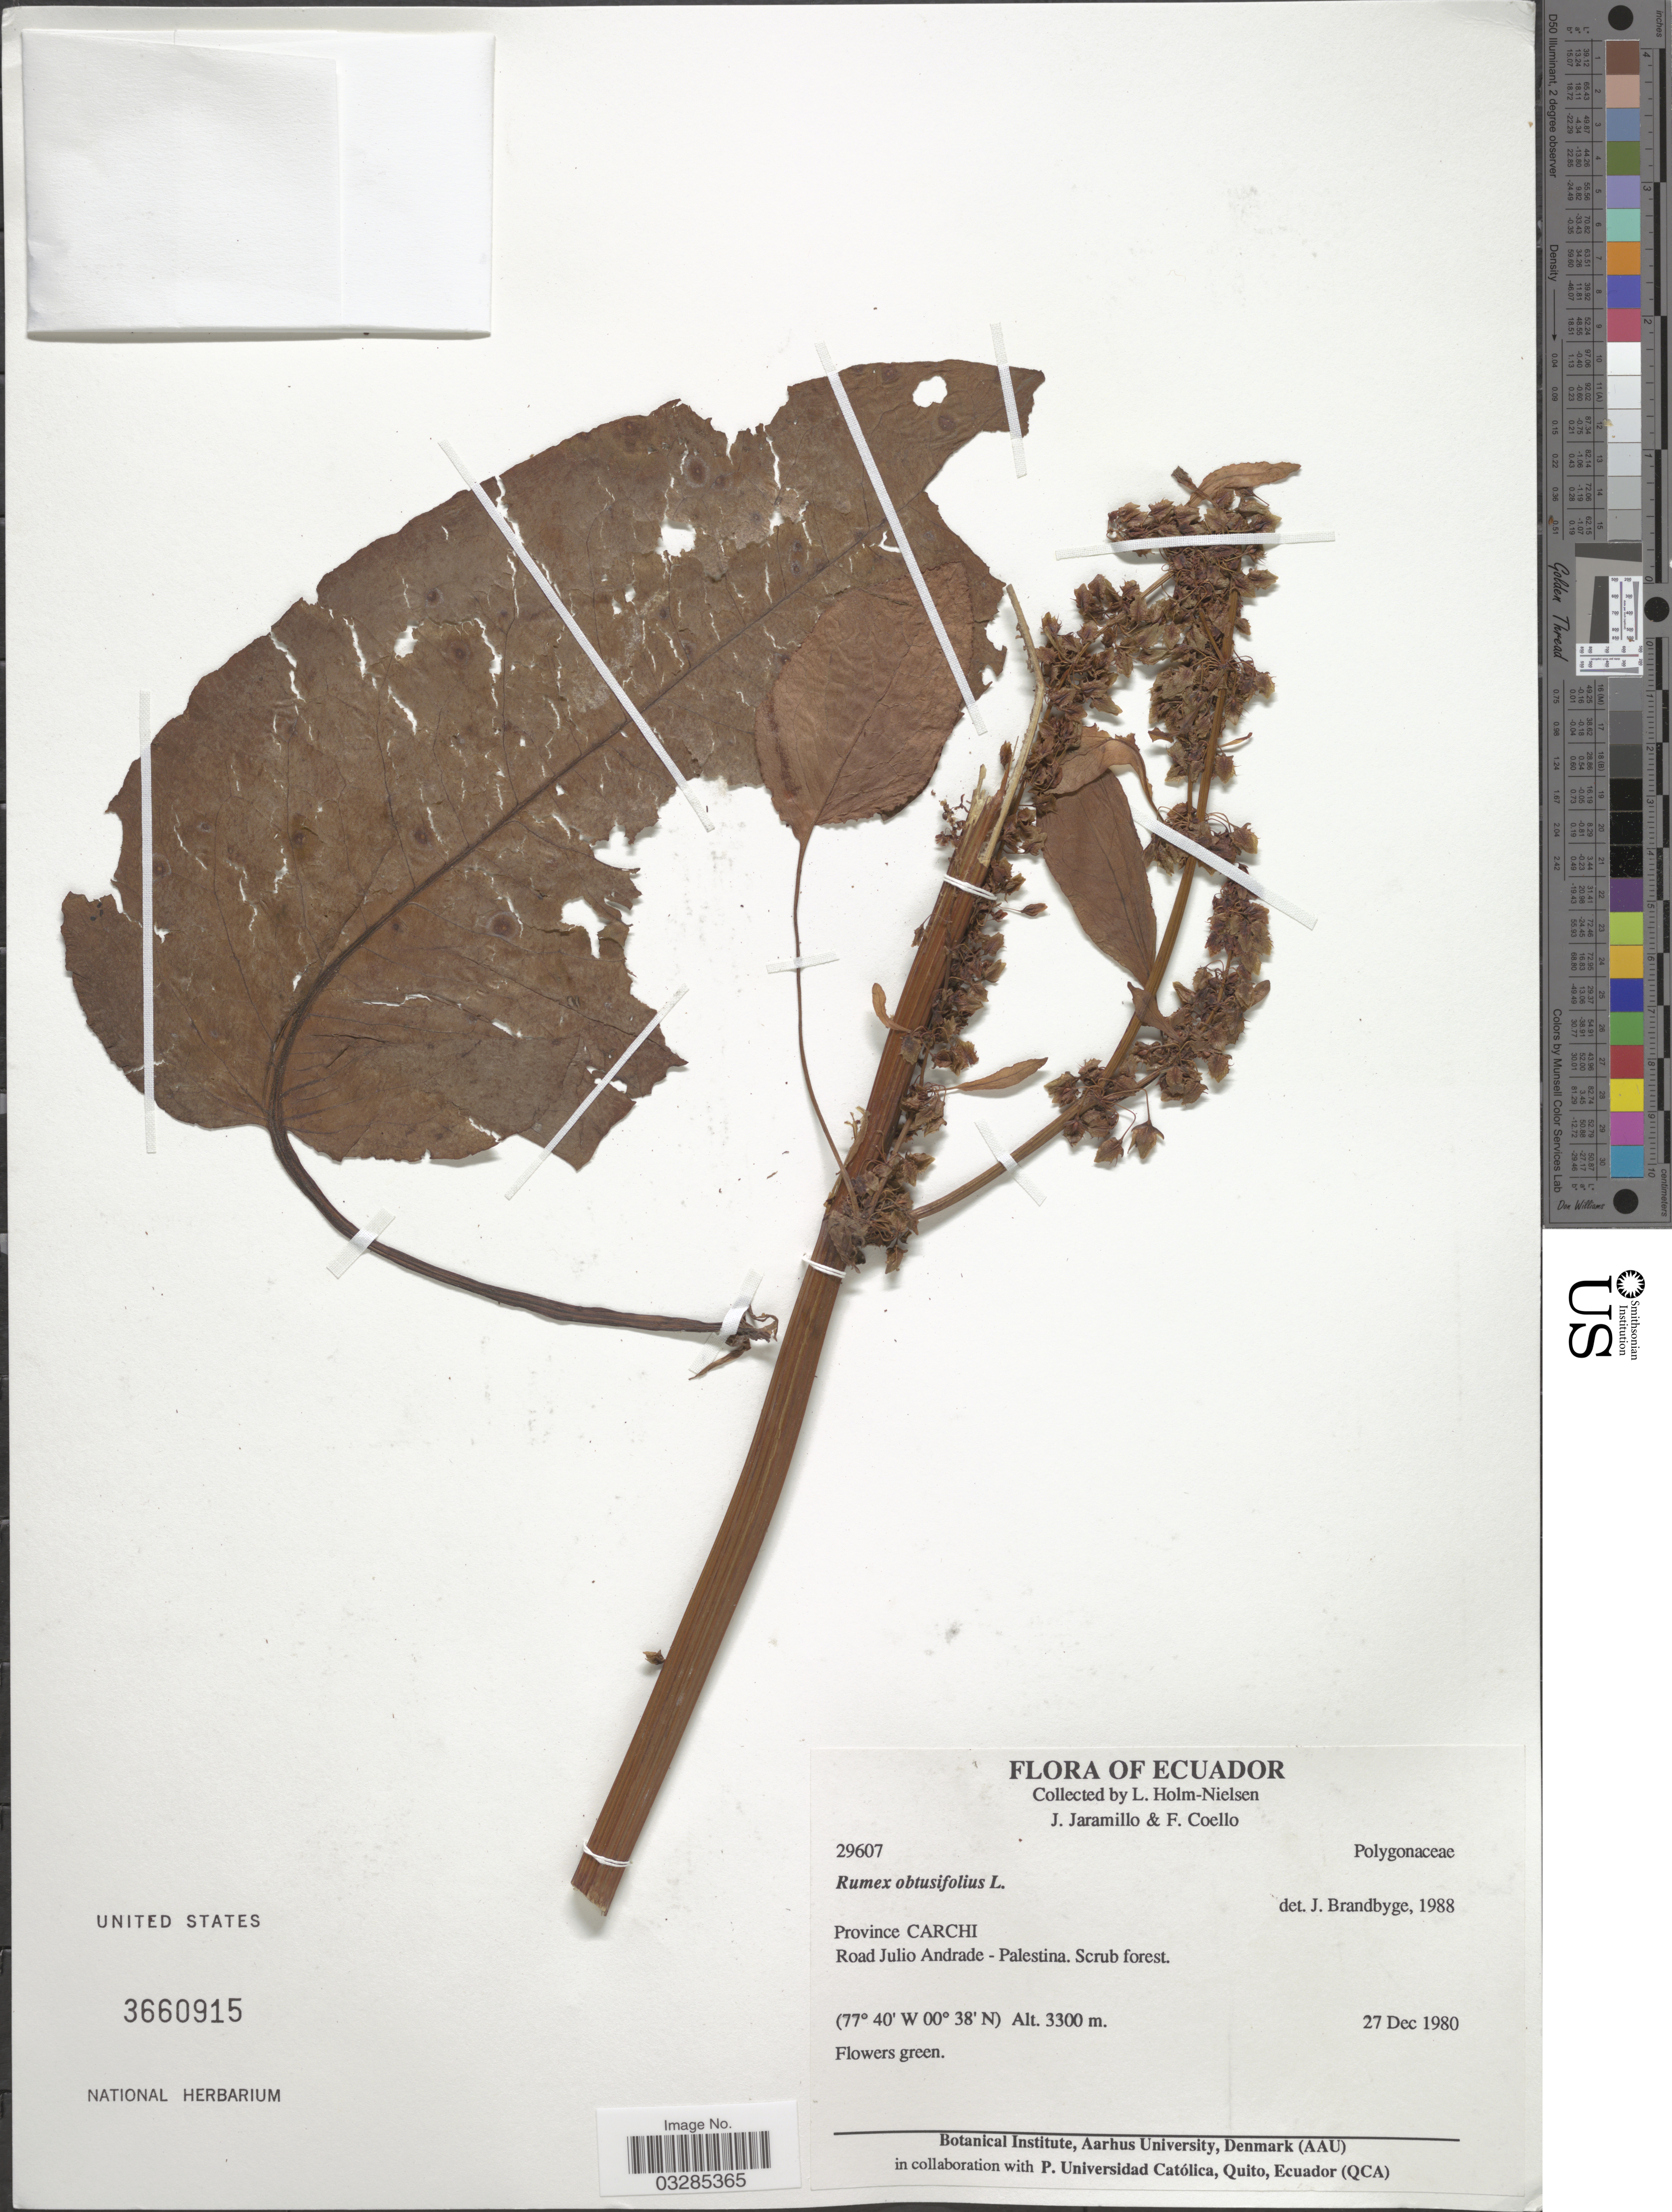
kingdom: Plantae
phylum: Tracheophyta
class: Magnoliopsida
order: Caryophyllales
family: Polygonaceae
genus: Rumex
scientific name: Rumex obtusifolius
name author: L.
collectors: L. Holm-Nielsen, J. Jaramillo & F. Coello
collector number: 29607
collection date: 1980-12-27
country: Ecuador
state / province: Carchi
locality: Road Julio Andrade - Palestina.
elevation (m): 3300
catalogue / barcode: US 3660915